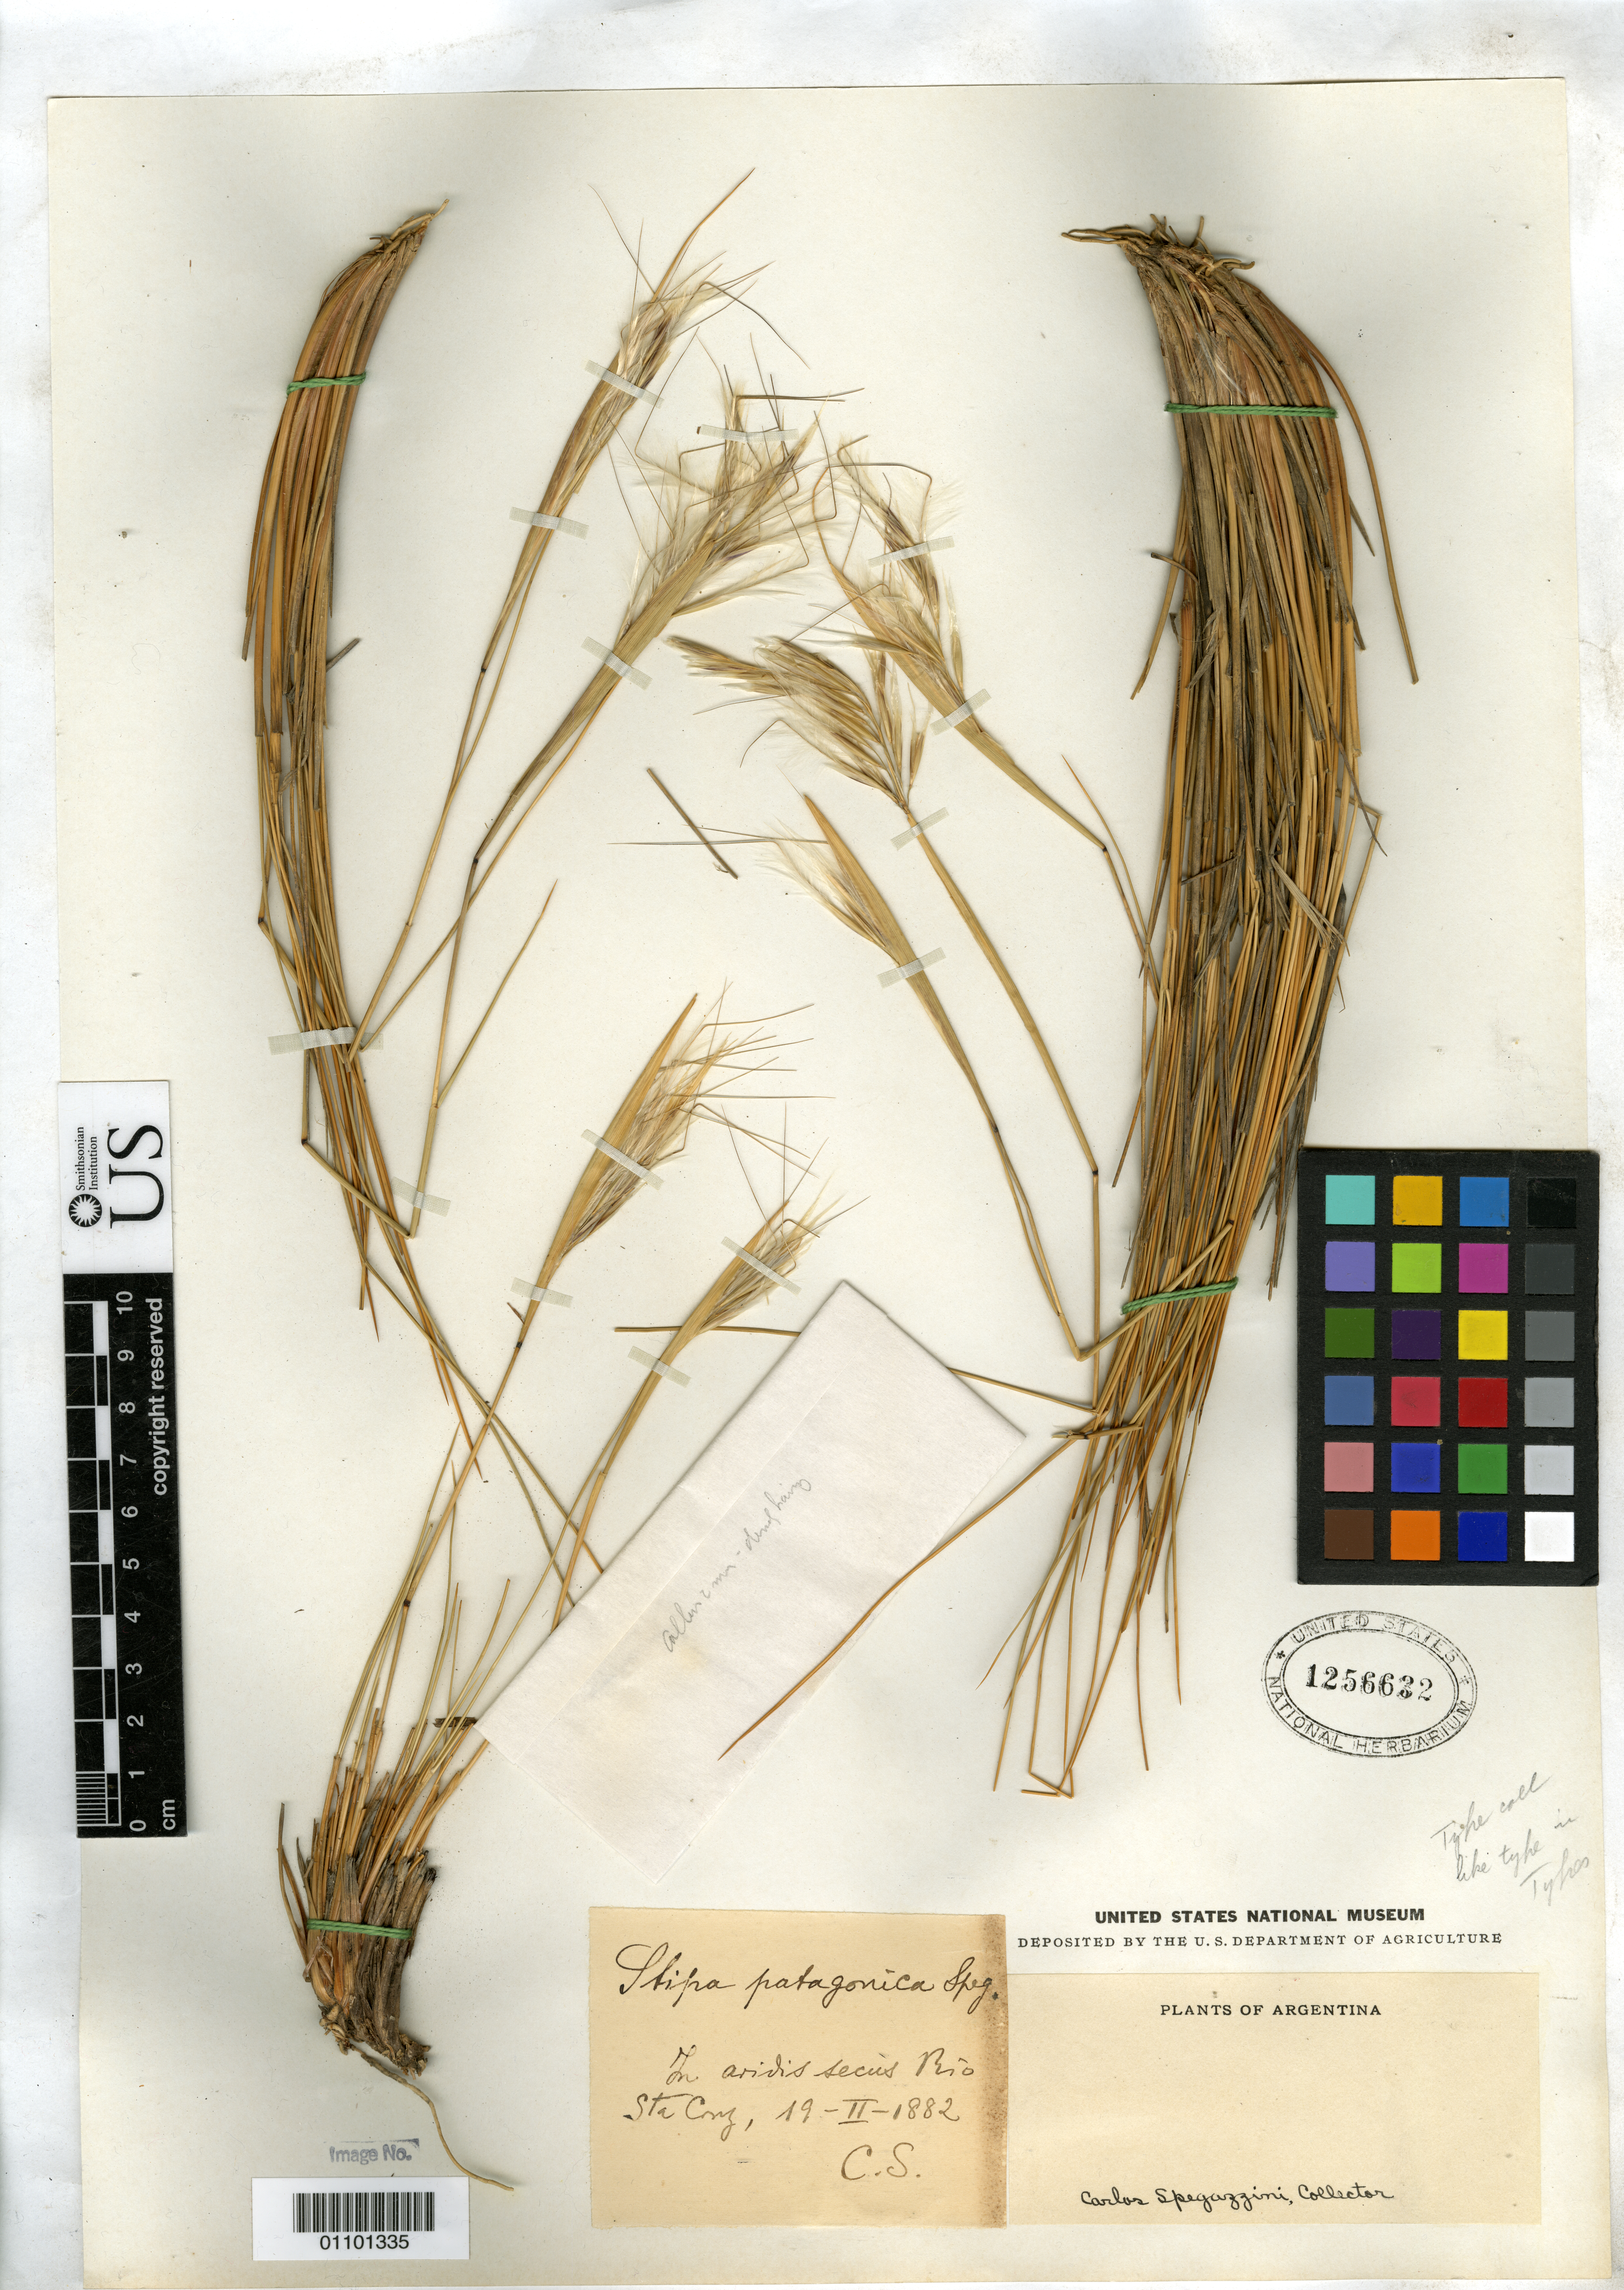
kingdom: Plantae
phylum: Tracheophyta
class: Liliopsida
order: Poales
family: Poaceae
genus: Stipa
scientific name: Stipa patagonica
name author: Speg.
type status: Type Collection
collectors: C. L. Spegazzini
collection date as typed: Feb 1882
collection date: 1882-02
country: Argentina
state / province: Santa Cruz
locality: Rio Santa Cruz.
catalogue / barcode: US 1256632